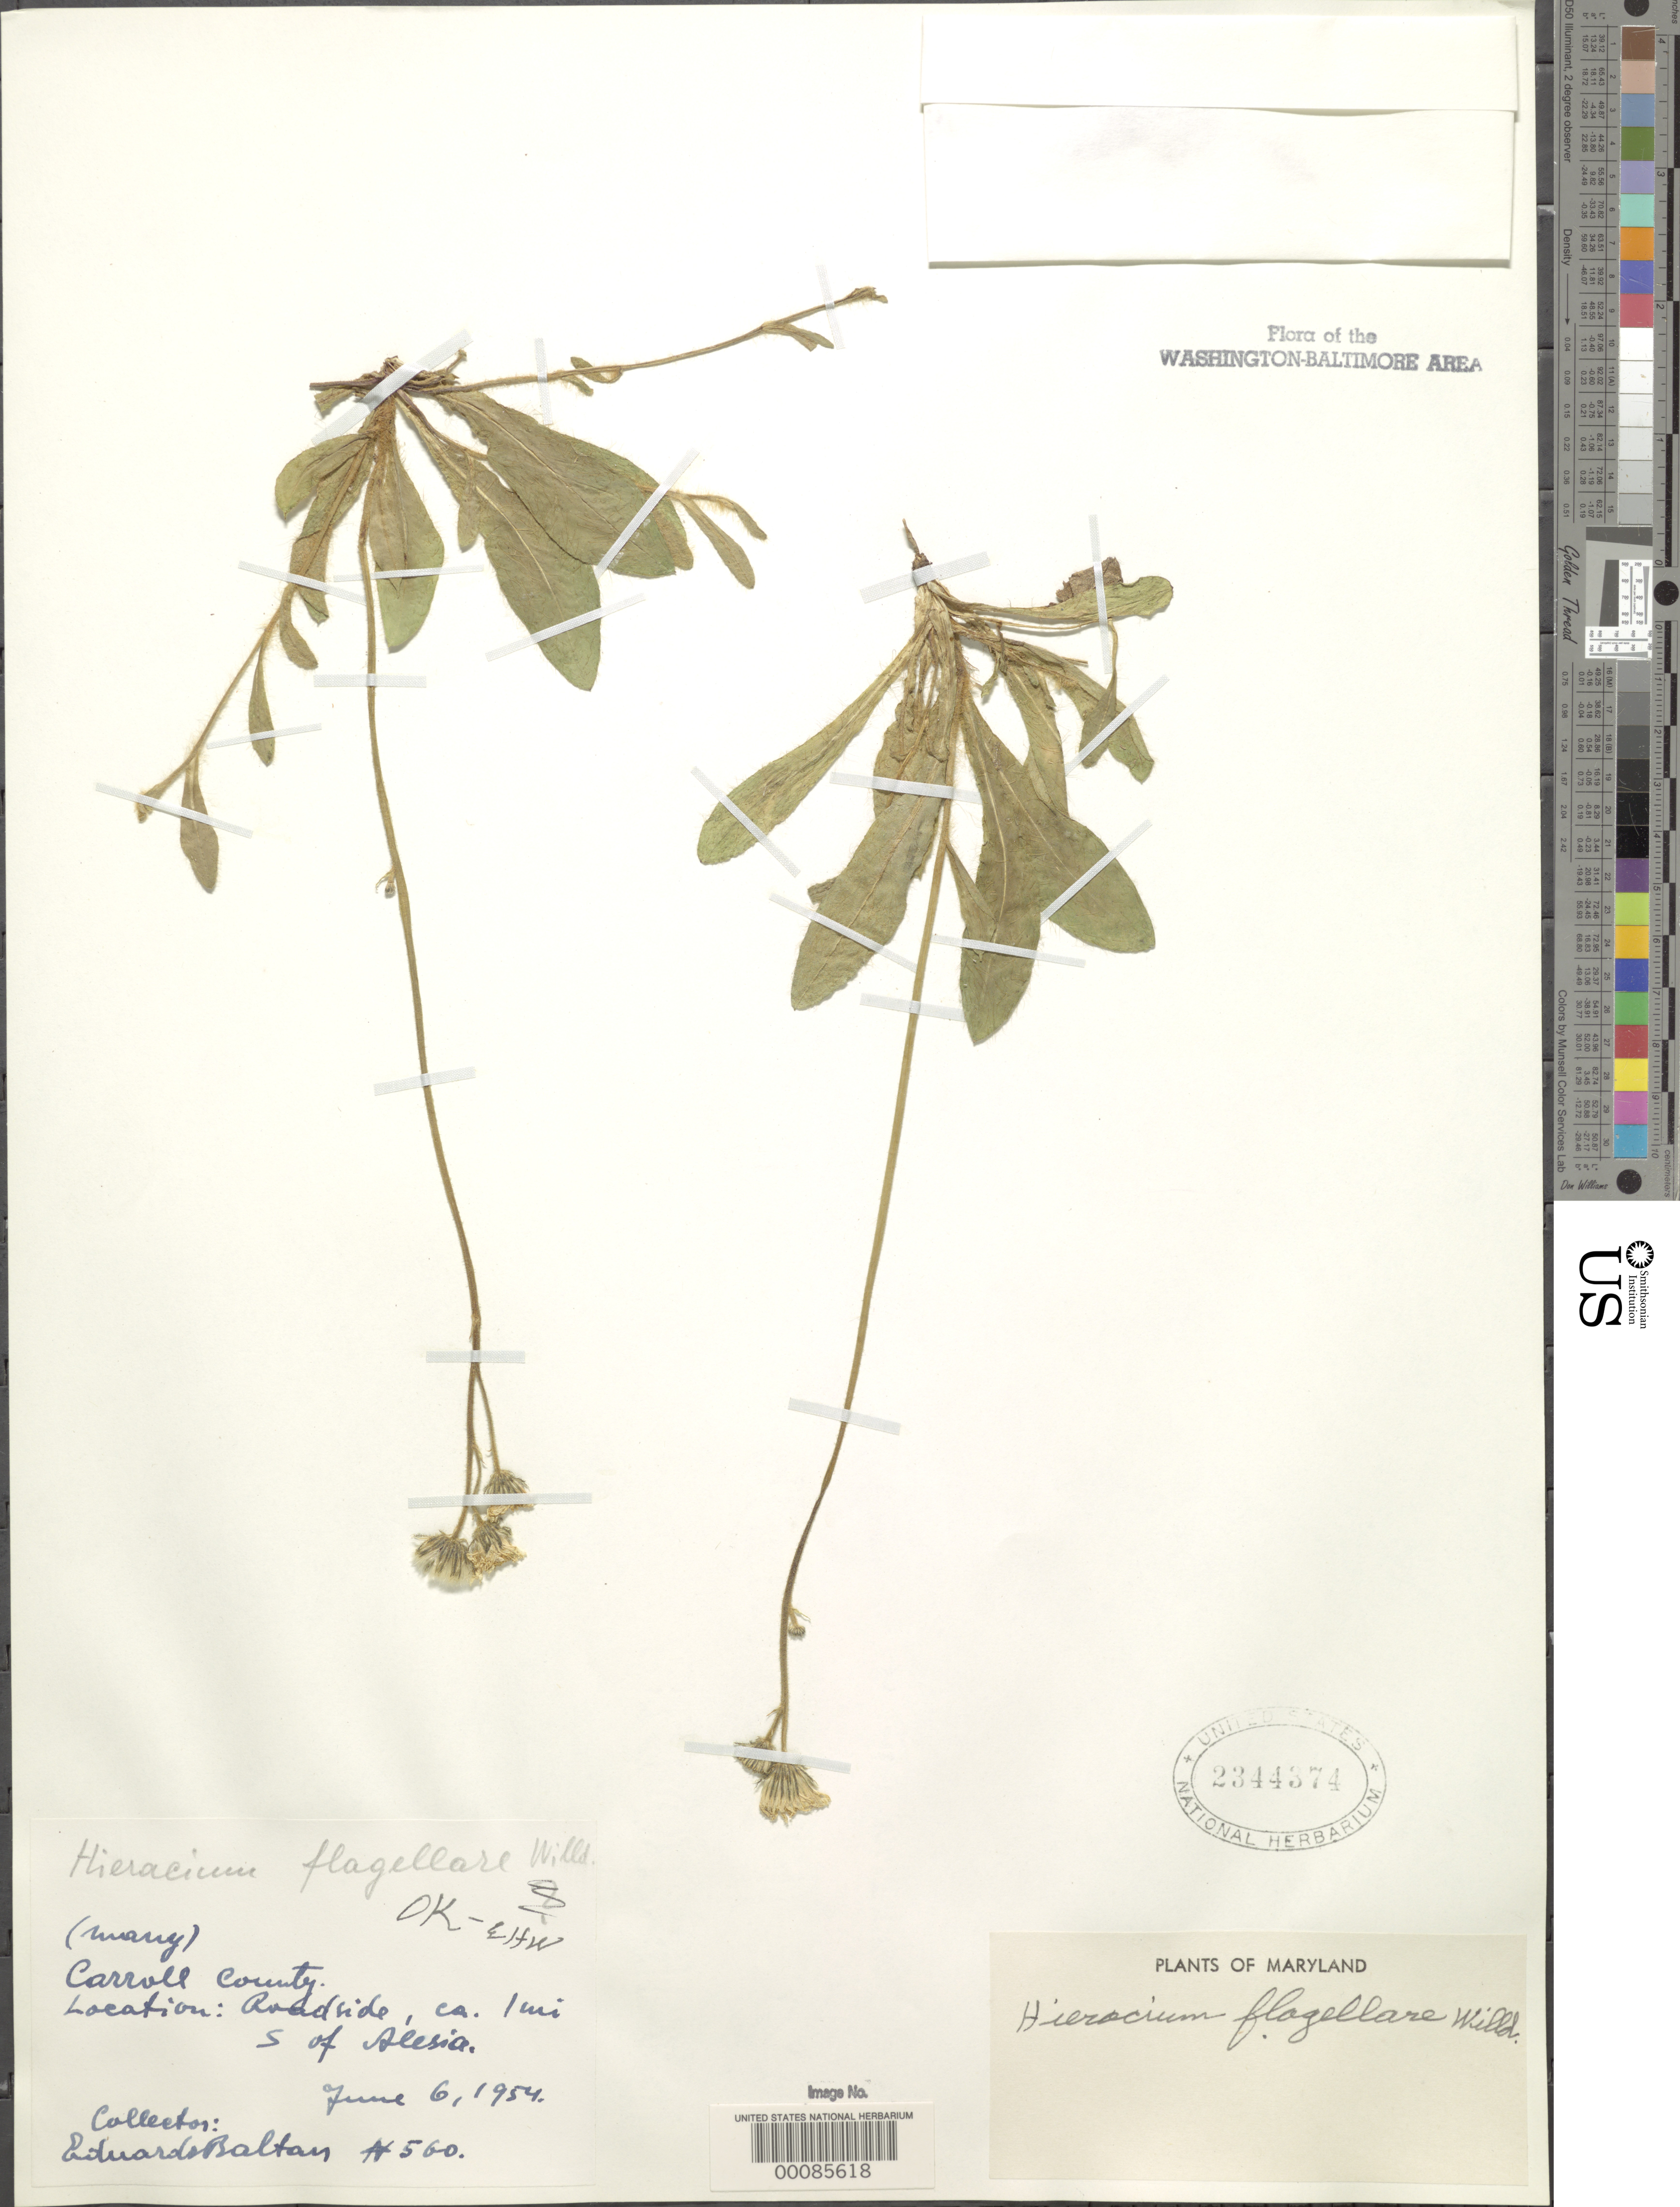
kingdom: Plantae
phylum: Tracheophyta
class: Magnoliopsida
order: Asterales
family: Asteraceae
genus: Hieracium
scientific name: Hieracium flagellare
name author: Willd.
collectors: E. Baltars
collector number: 560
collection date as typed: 06 Jun 1954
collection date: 1954-06-06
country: United States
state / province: Maryland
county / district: Carroll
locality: South of Alesia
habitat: Roadside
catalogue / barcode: US 2344374